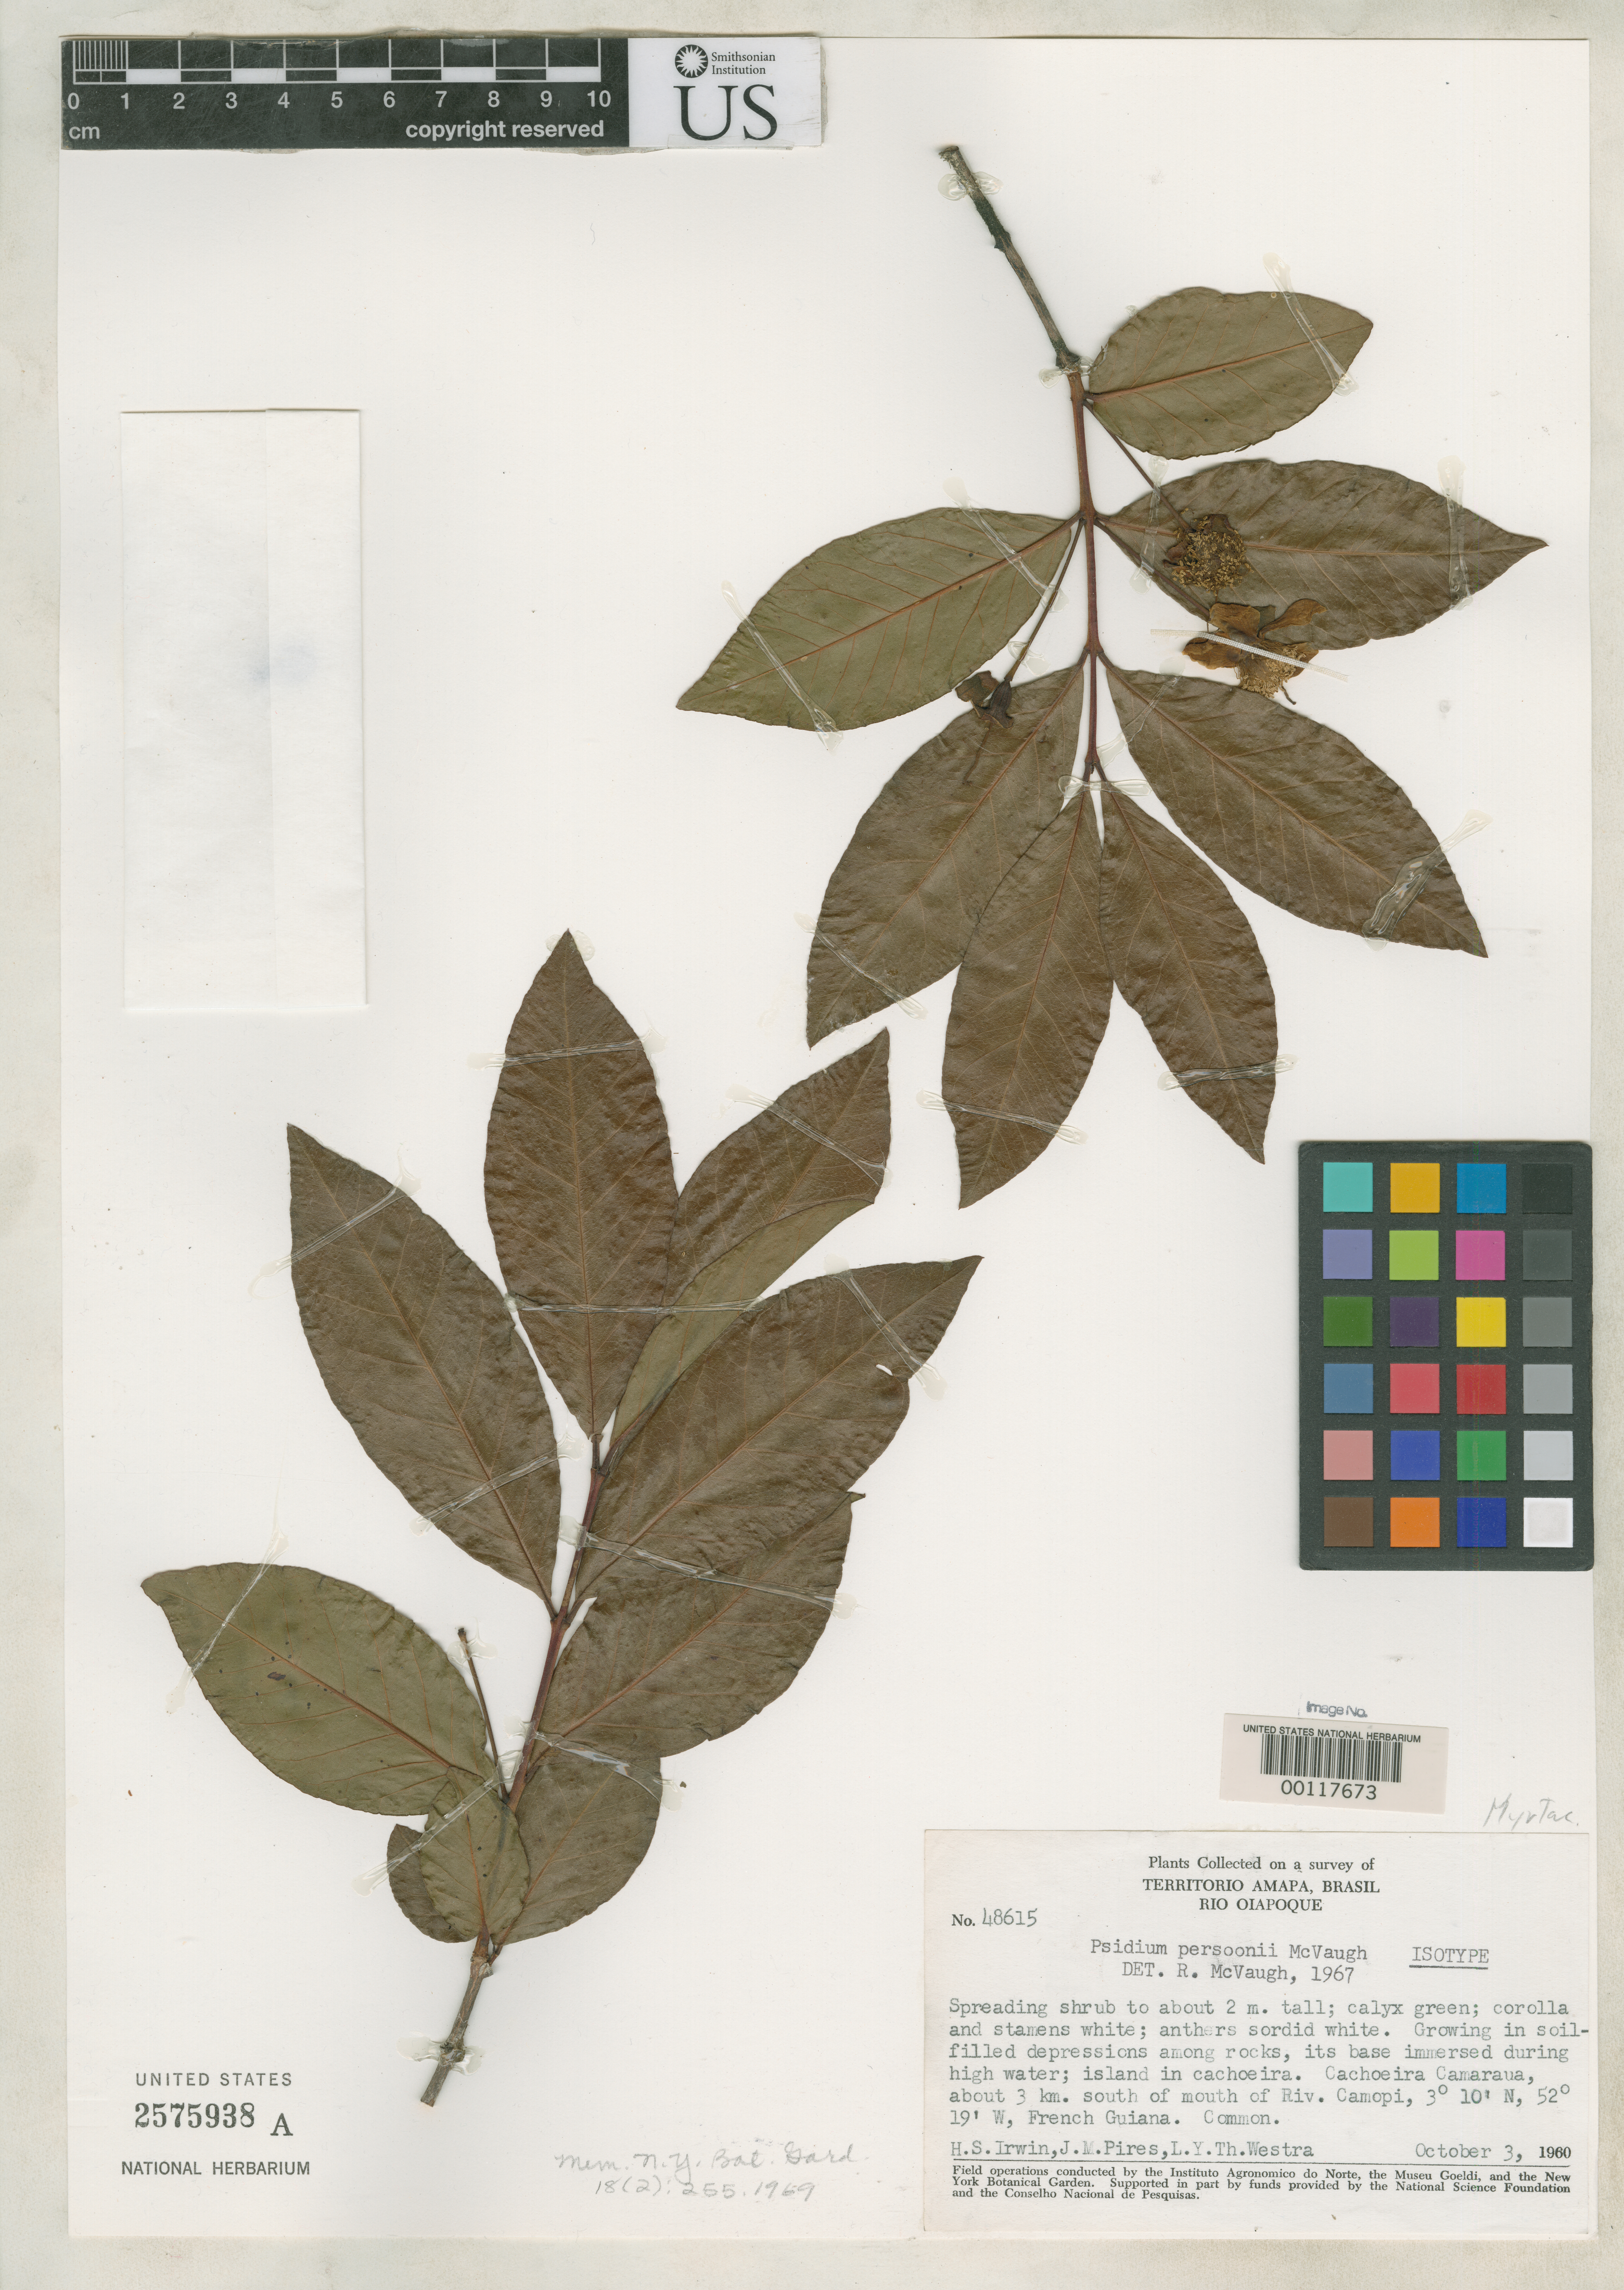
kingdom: Plantae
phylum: Tracheophyta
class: Magnoliopsida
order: Myrtales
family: Myrtaceae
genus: Psidium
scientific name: Psidium persoonii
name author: McVaugh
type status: Isotype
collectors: H. Irwin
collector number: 48615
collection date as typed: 03 Oct 1960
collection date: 1960-10-03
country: Brazil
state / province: Amapá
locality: Rio Oiapoque, Cachoeira Camaraua.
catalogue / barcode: US 2575938A